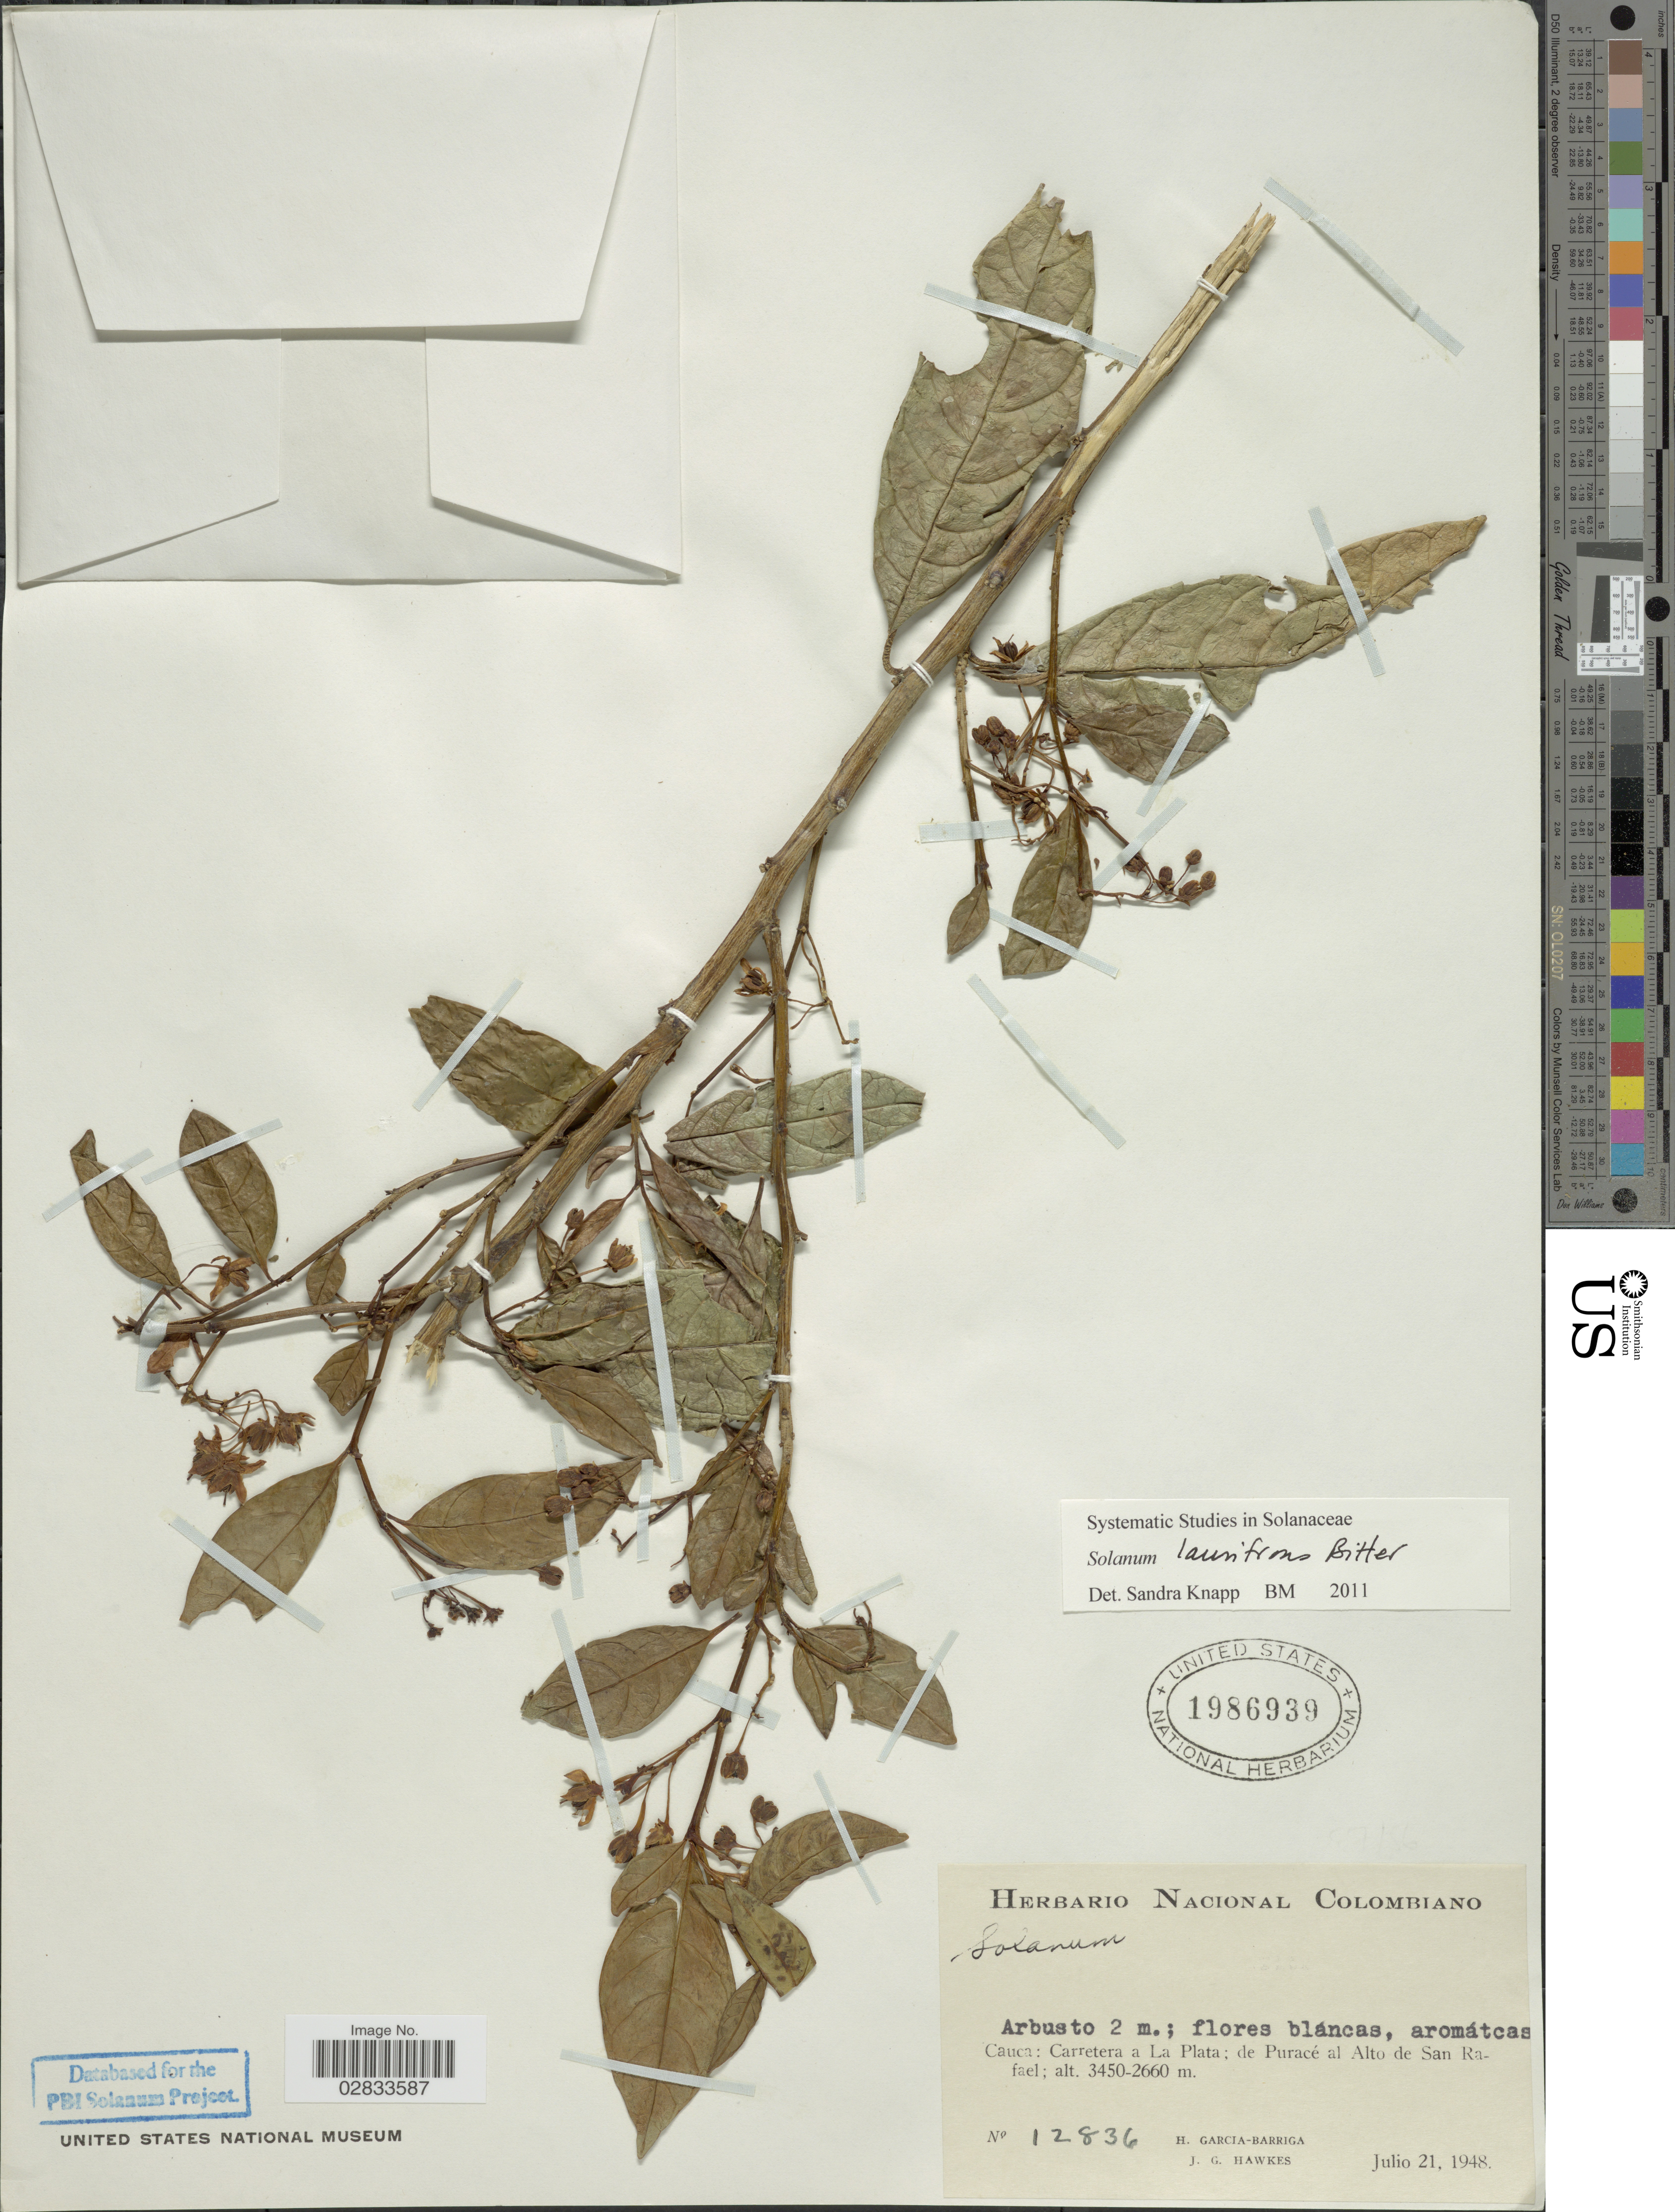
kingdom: Plantae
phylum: Tracheophyta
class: Magnoliopsida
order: Solanales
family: Solanaceae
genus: Solanum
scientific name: Solanum laurifrons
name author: Bitter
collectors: H. García Barriga & J. Hawkes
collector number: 12836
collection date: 1948-07-21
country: Colombia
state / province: Cauca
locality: Carretera a La Plata; de Puracé al Alto de San Rafael.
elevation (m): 2660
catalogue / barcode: US 1986939